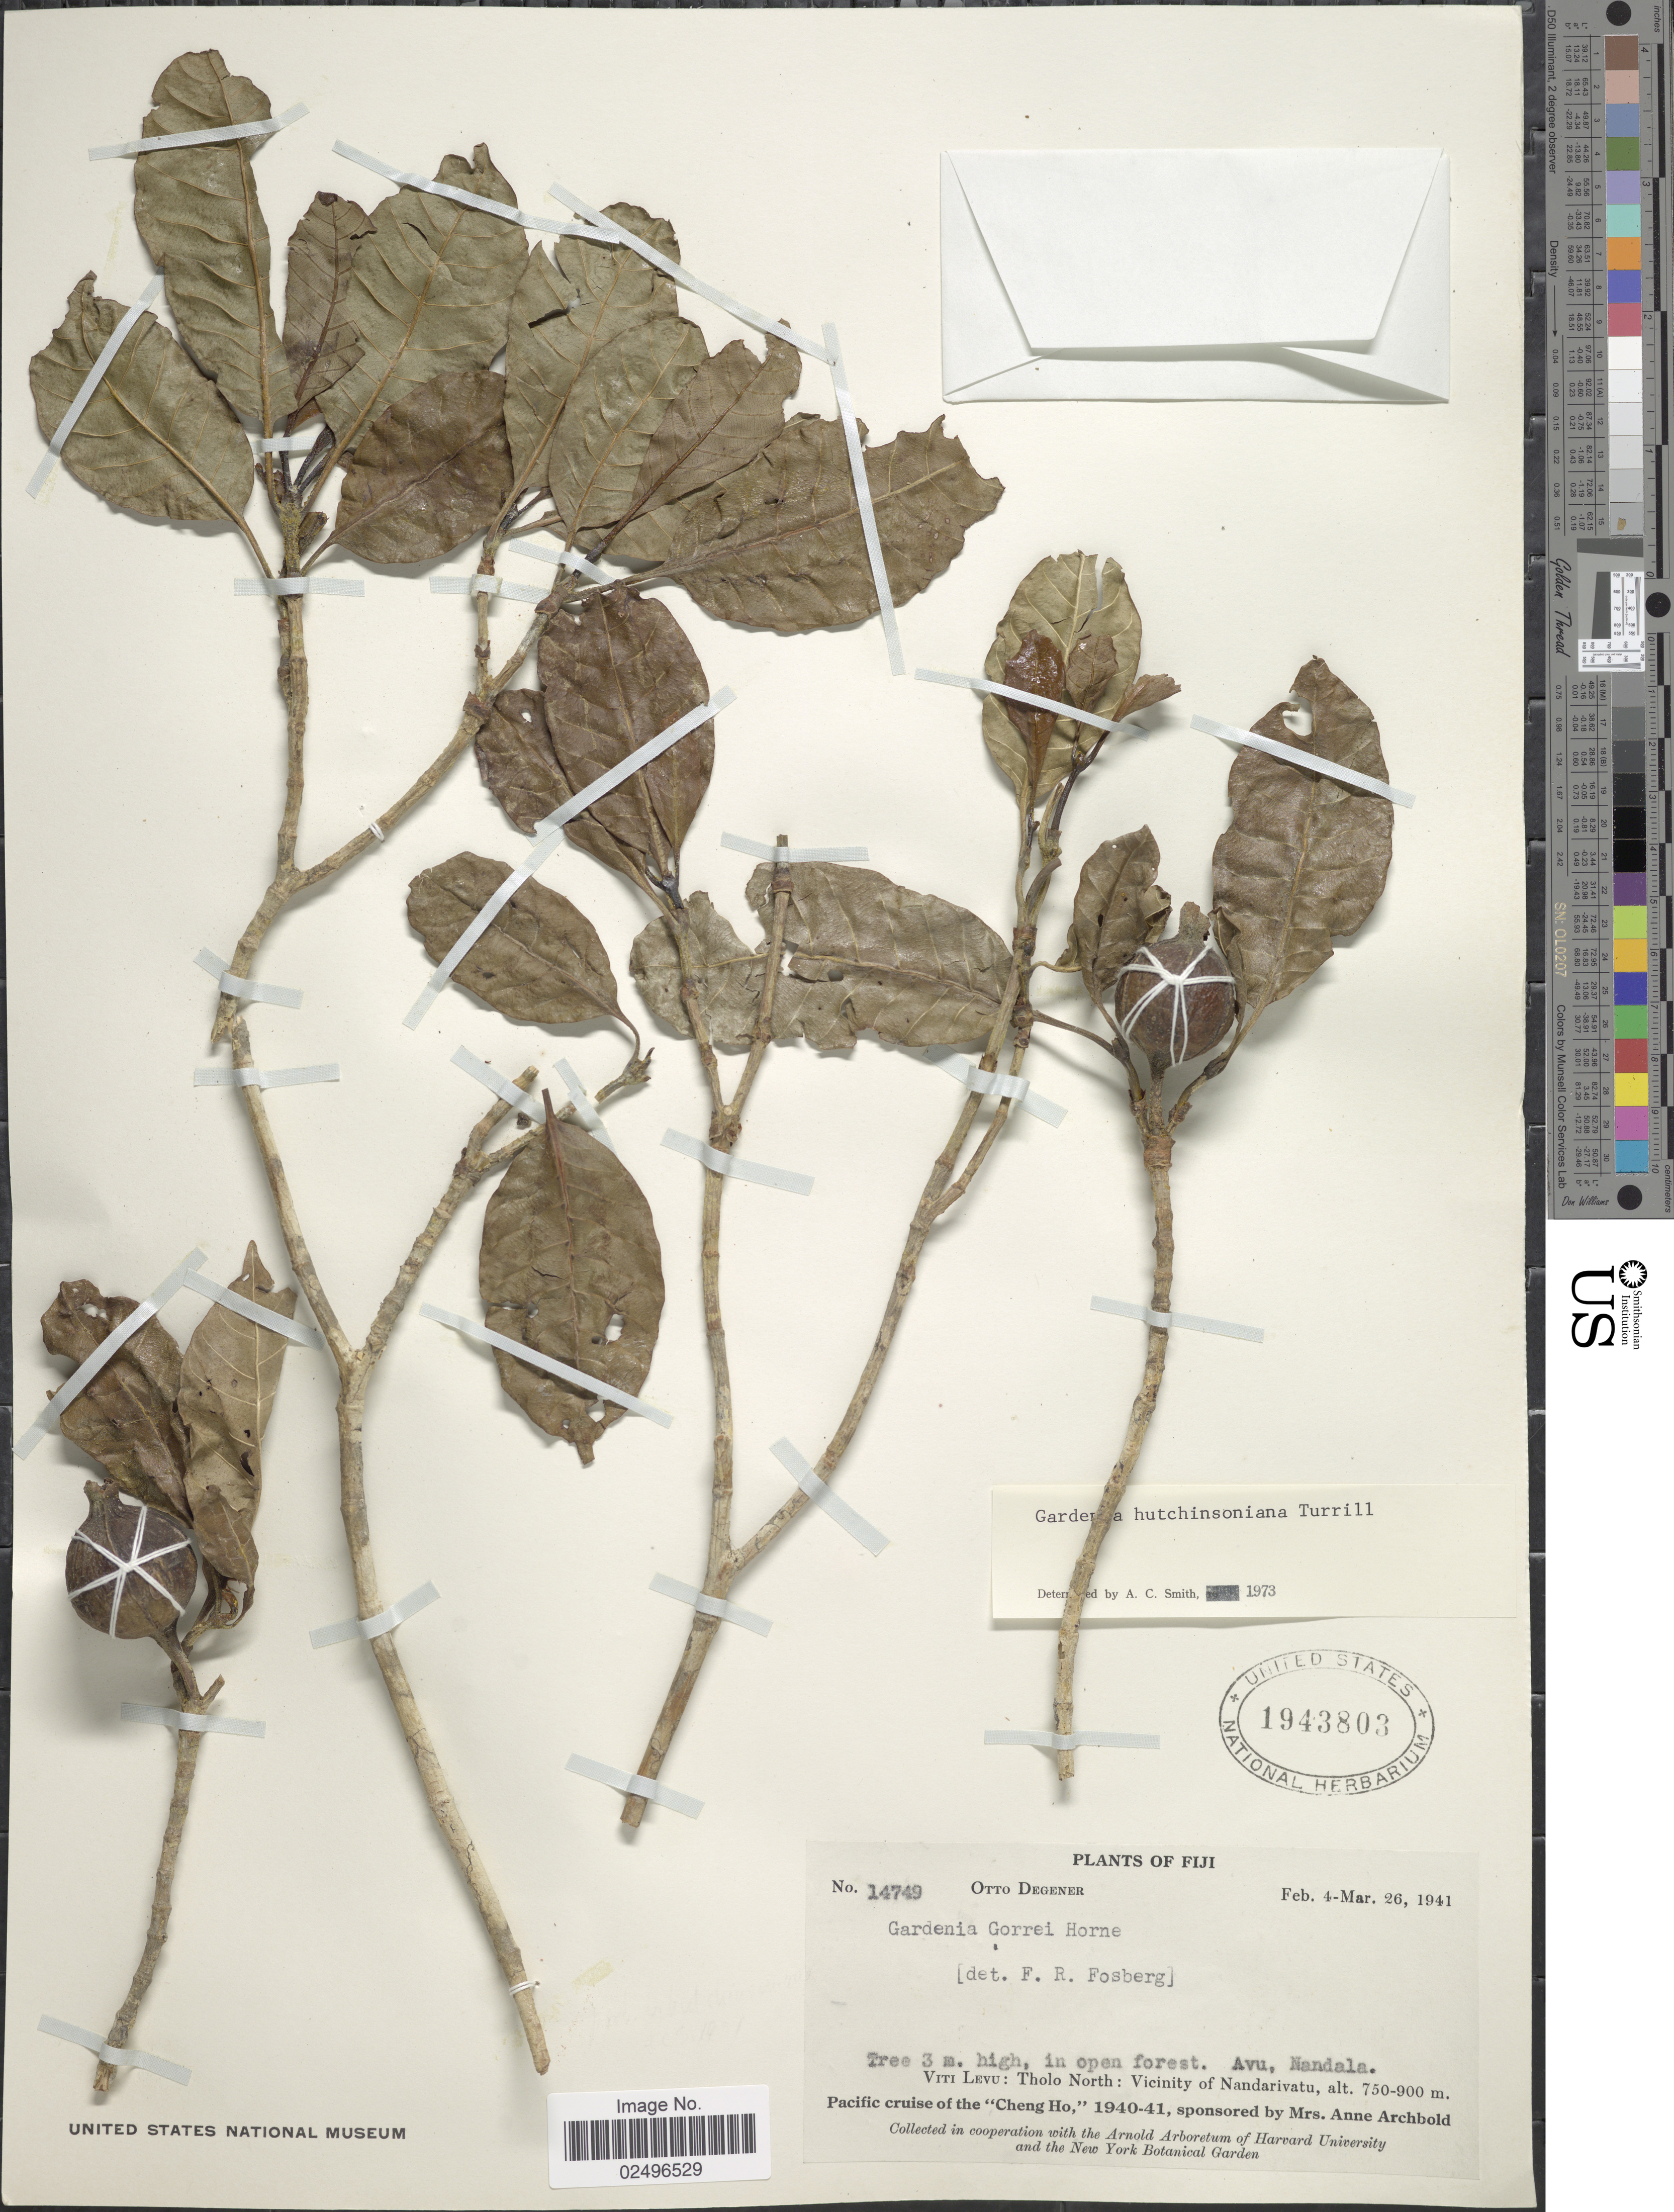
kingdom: Plantae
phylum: Tracheophyta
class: Magnoliopsida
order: Gentianales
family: Rubiaceae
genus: Gardenia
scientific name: Gardenia hutchinsoniana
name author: Turrill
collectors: O. Degener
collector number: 14749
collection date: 1941-02-04/1941-03-26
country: Fiji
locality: Viti Levu: Tholo North: Vicinity of Nandarivatu, Avu, Nandala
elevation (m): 750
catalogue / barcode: US 1943803